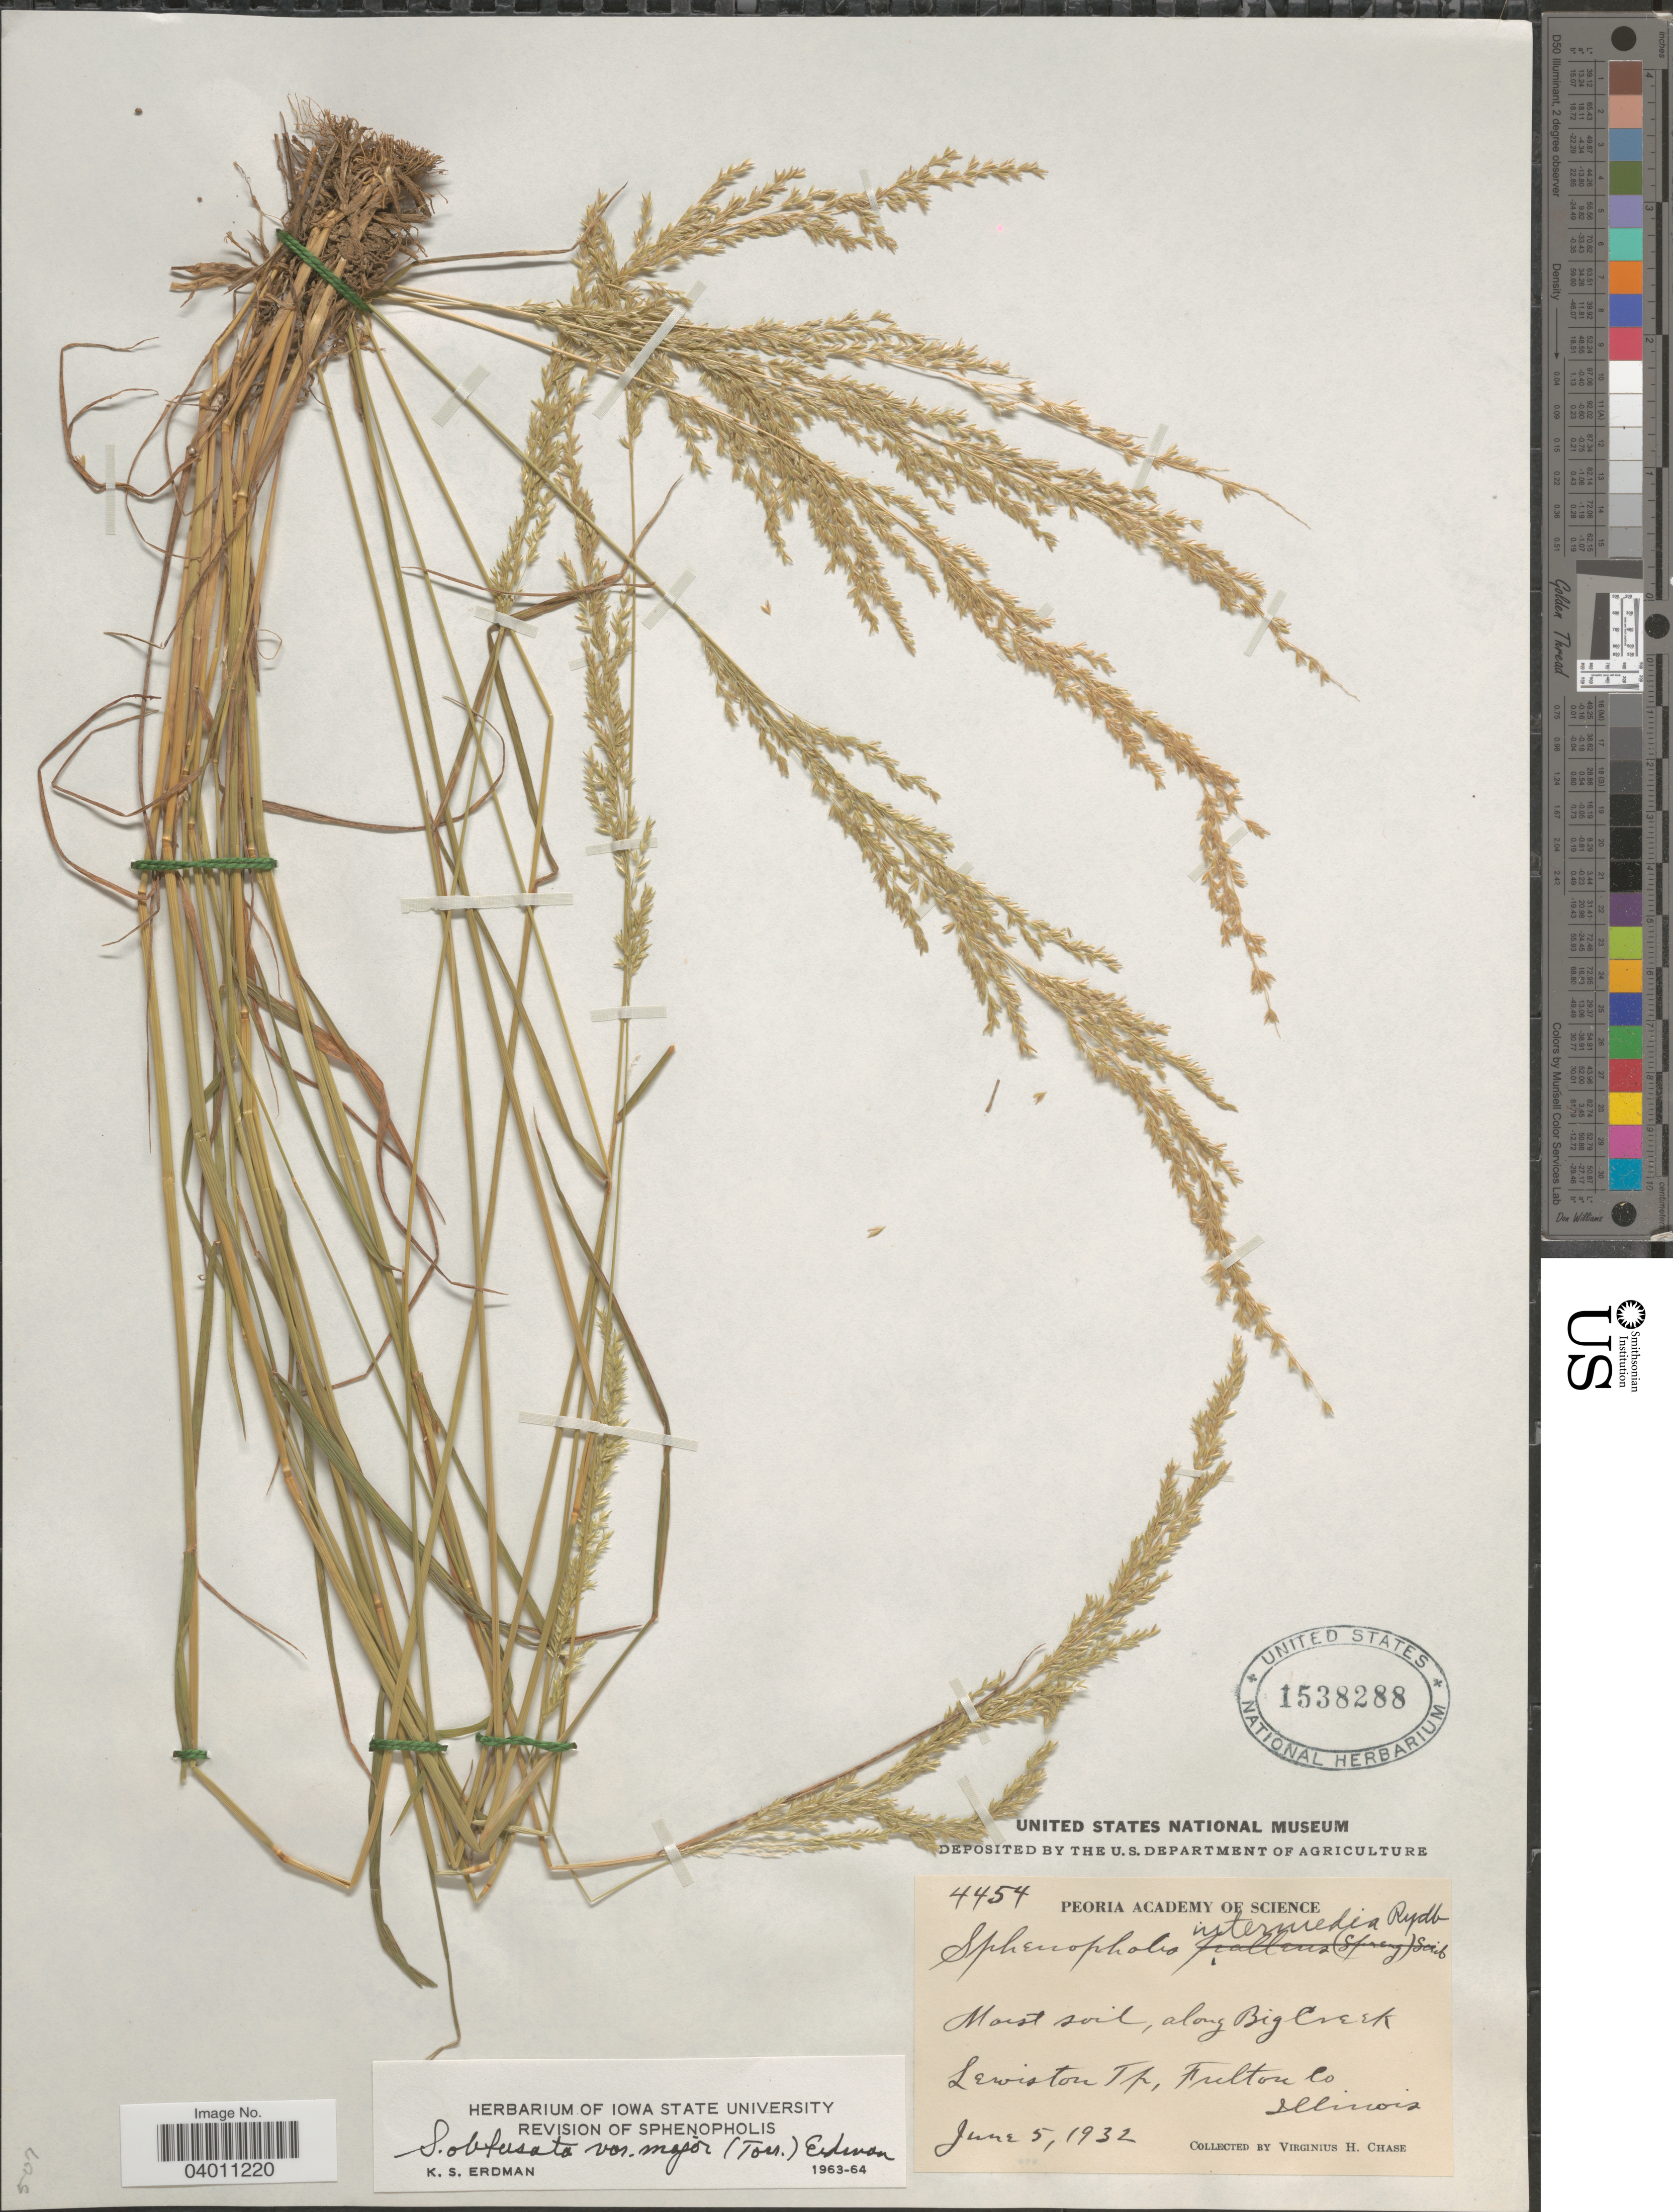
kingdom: Plantae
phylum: Tracheophyta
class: Liliopsida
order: Poales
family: Poaceae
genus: Sphenopholis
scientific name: Sphenopholis intermedia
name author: (Rydb.) Rydb.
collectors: V. H. Chase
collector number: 4454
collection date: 1932-06-05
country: United States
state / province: Illinois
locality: Along Big Creek. Lewiston Tp, Fulton Co.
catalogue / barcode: US 1538288